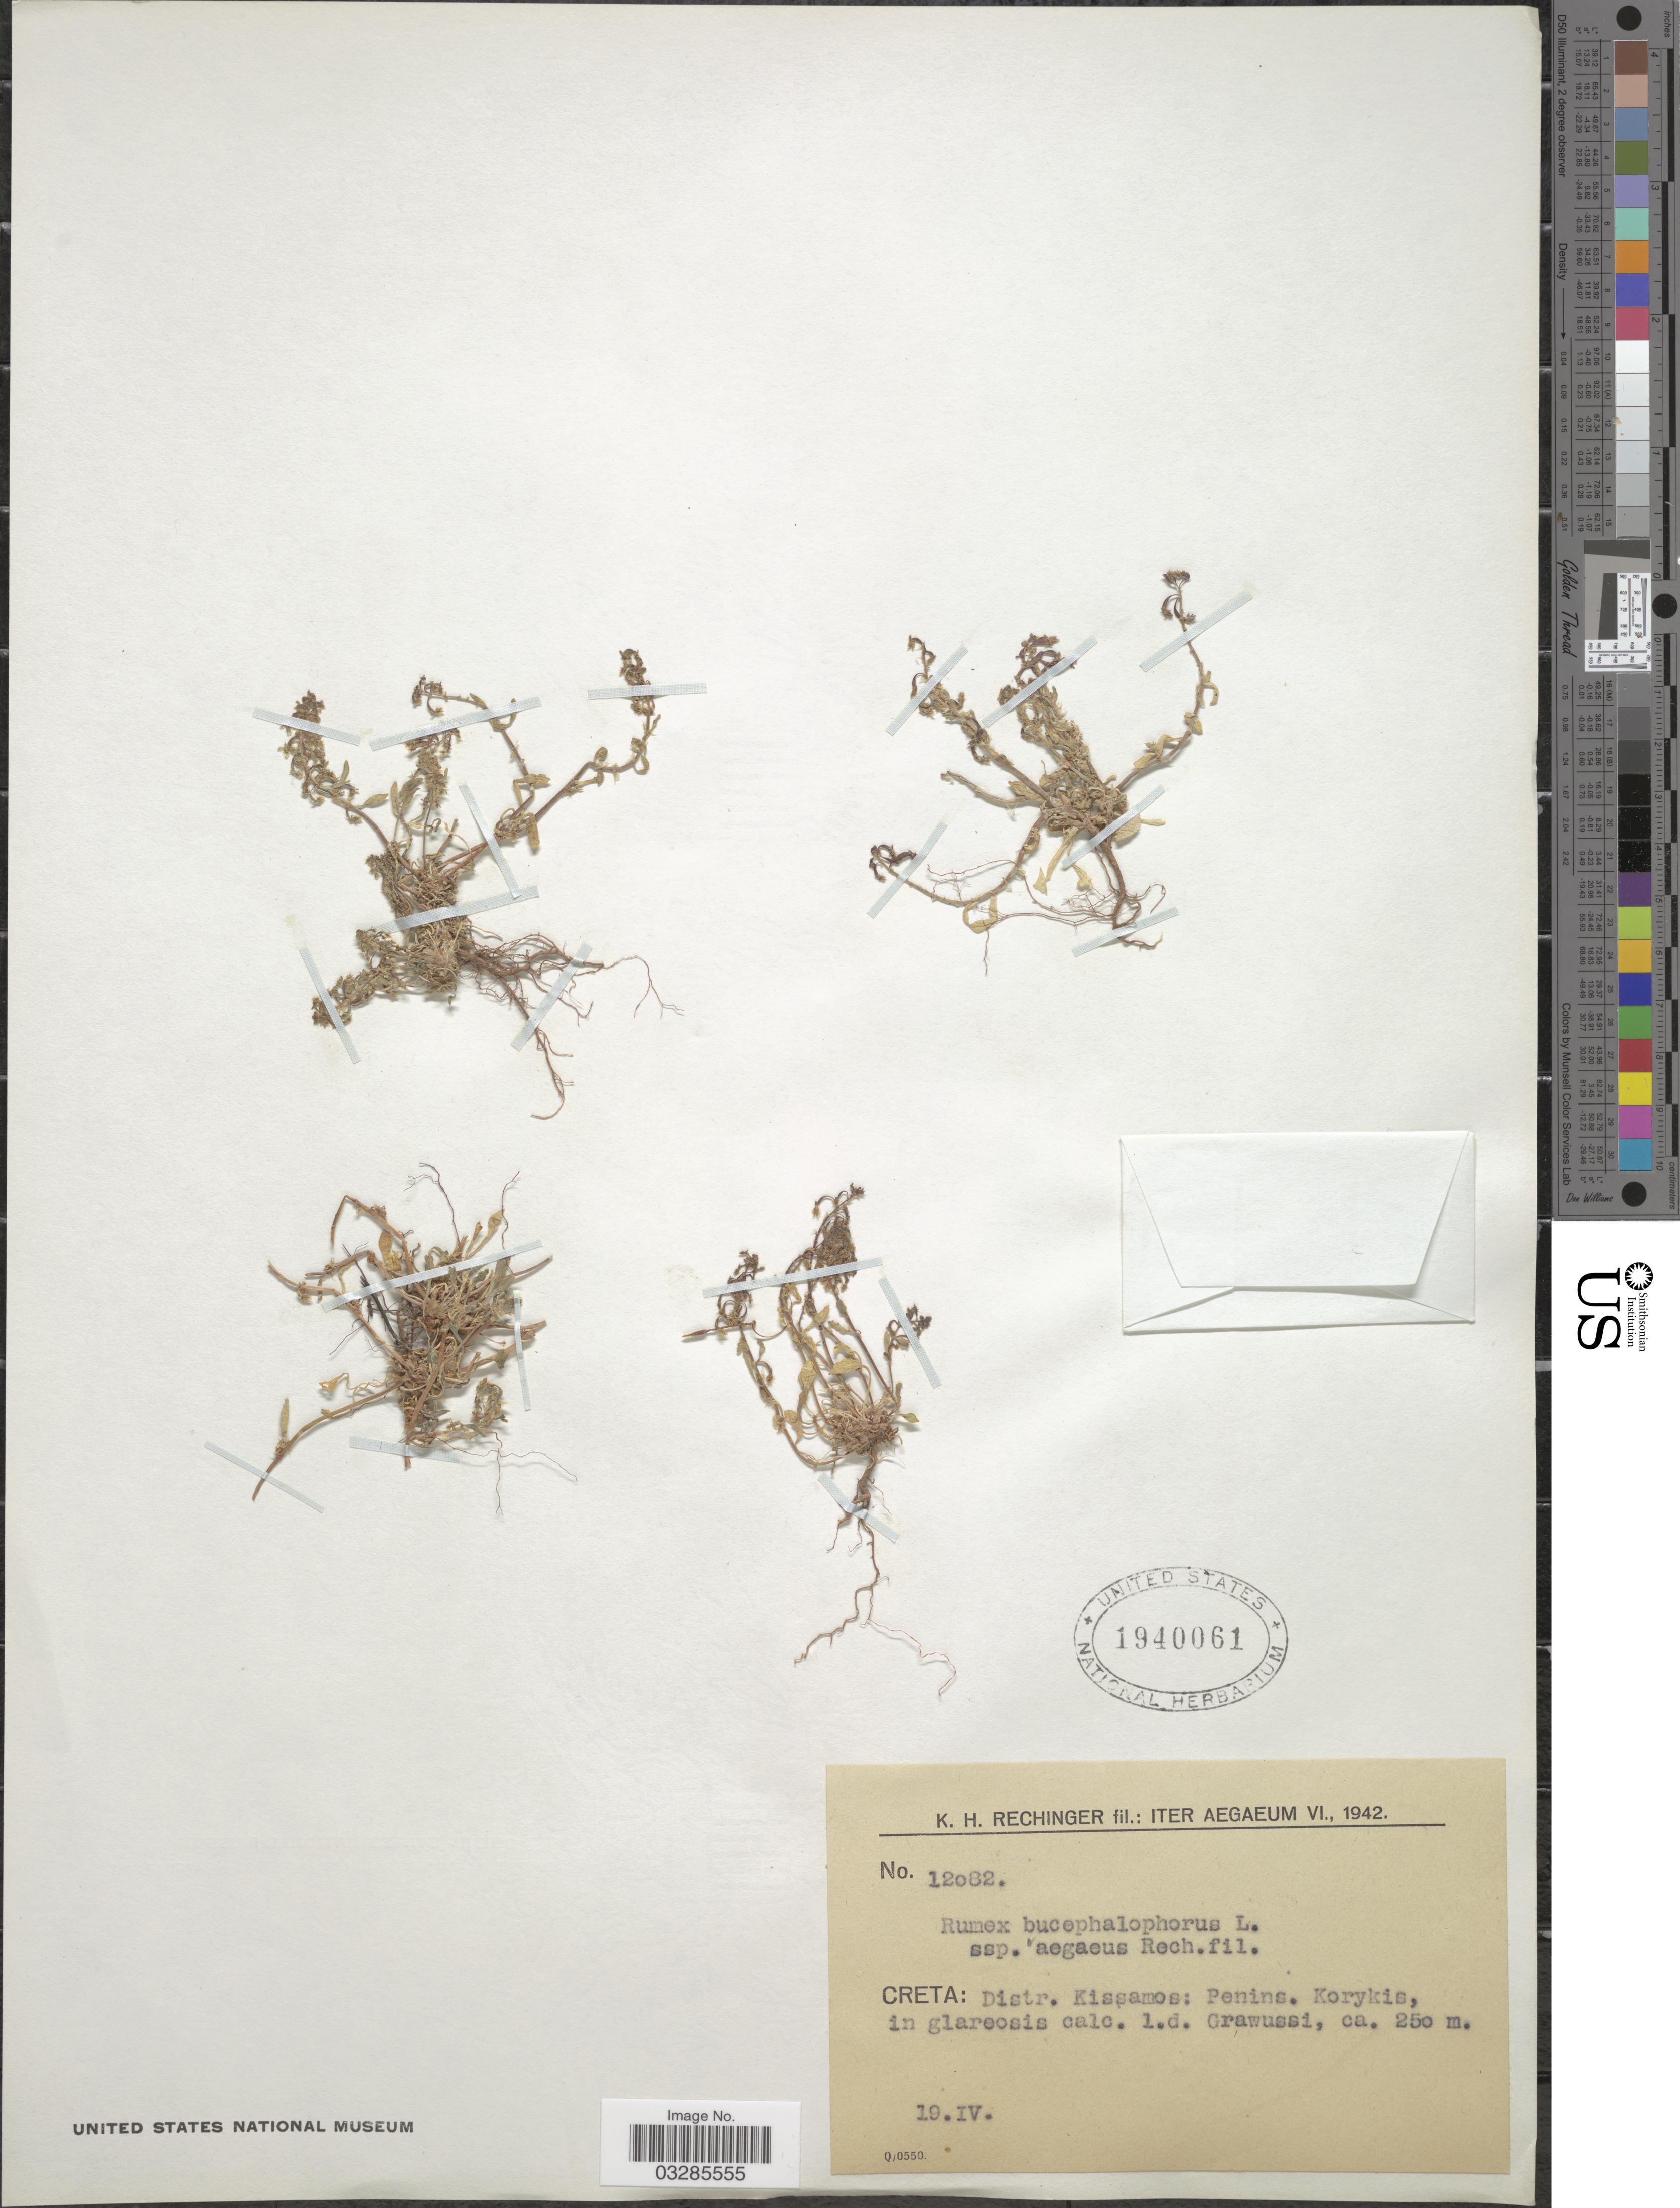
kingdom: Plantae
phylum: Tracheophyta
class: Magnoliopsida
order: Caryophyllales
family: Polygonaceae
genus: Rumex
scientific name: Rumex bucephalophorus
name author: L.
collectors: K. H. Rechinger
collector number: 12082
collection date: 1942-04-19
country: Greece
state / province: Crete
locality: Iter Aegaeum. Creta: Distr. Kissamos: Penins. Korykis, in glareosis calc. l. d. Grawussi.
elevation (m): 250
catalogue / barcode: US 1940061